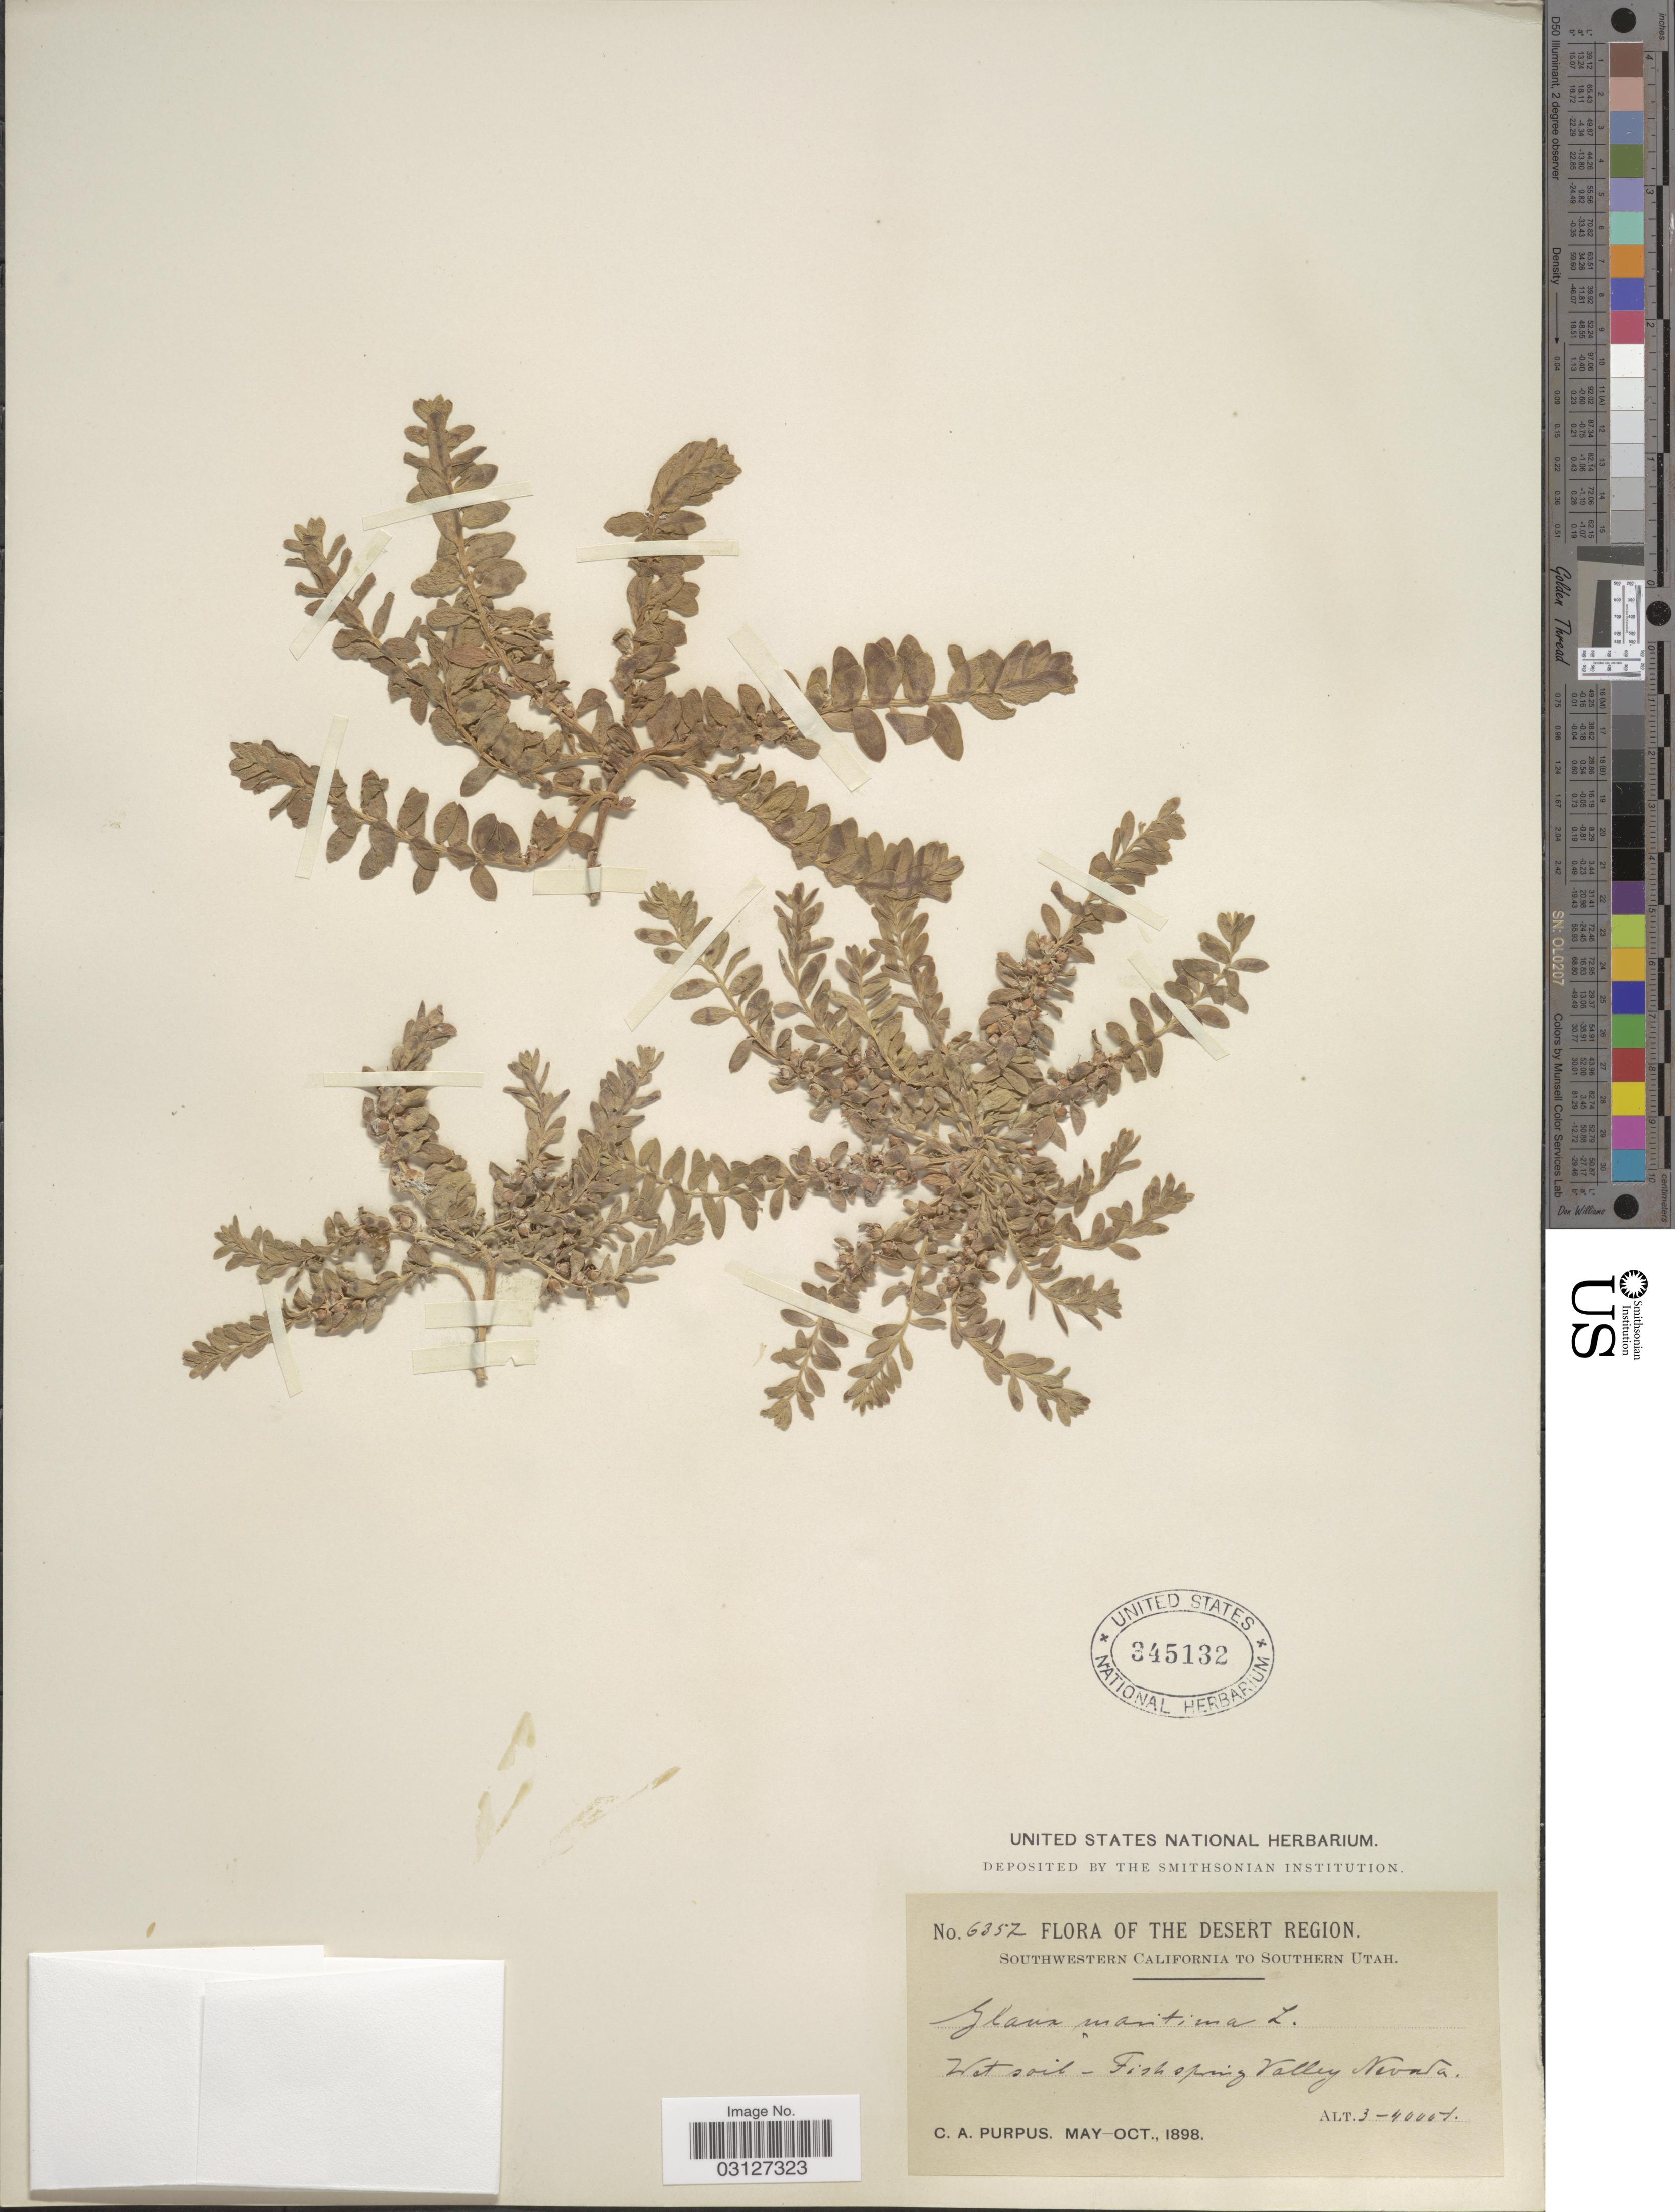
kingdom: Plantae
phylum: Tracheophyta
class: Magnoliopsida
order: Ericales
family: Primulaceae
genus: Glaux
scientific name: Glaux maritima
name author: L.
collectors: C. A. Purpus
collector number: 6352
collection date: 1898-05/1898-10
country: United States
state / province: Nevada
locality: The Desert Region. Fishspring Valley.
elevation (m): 914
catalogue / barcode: US 345132